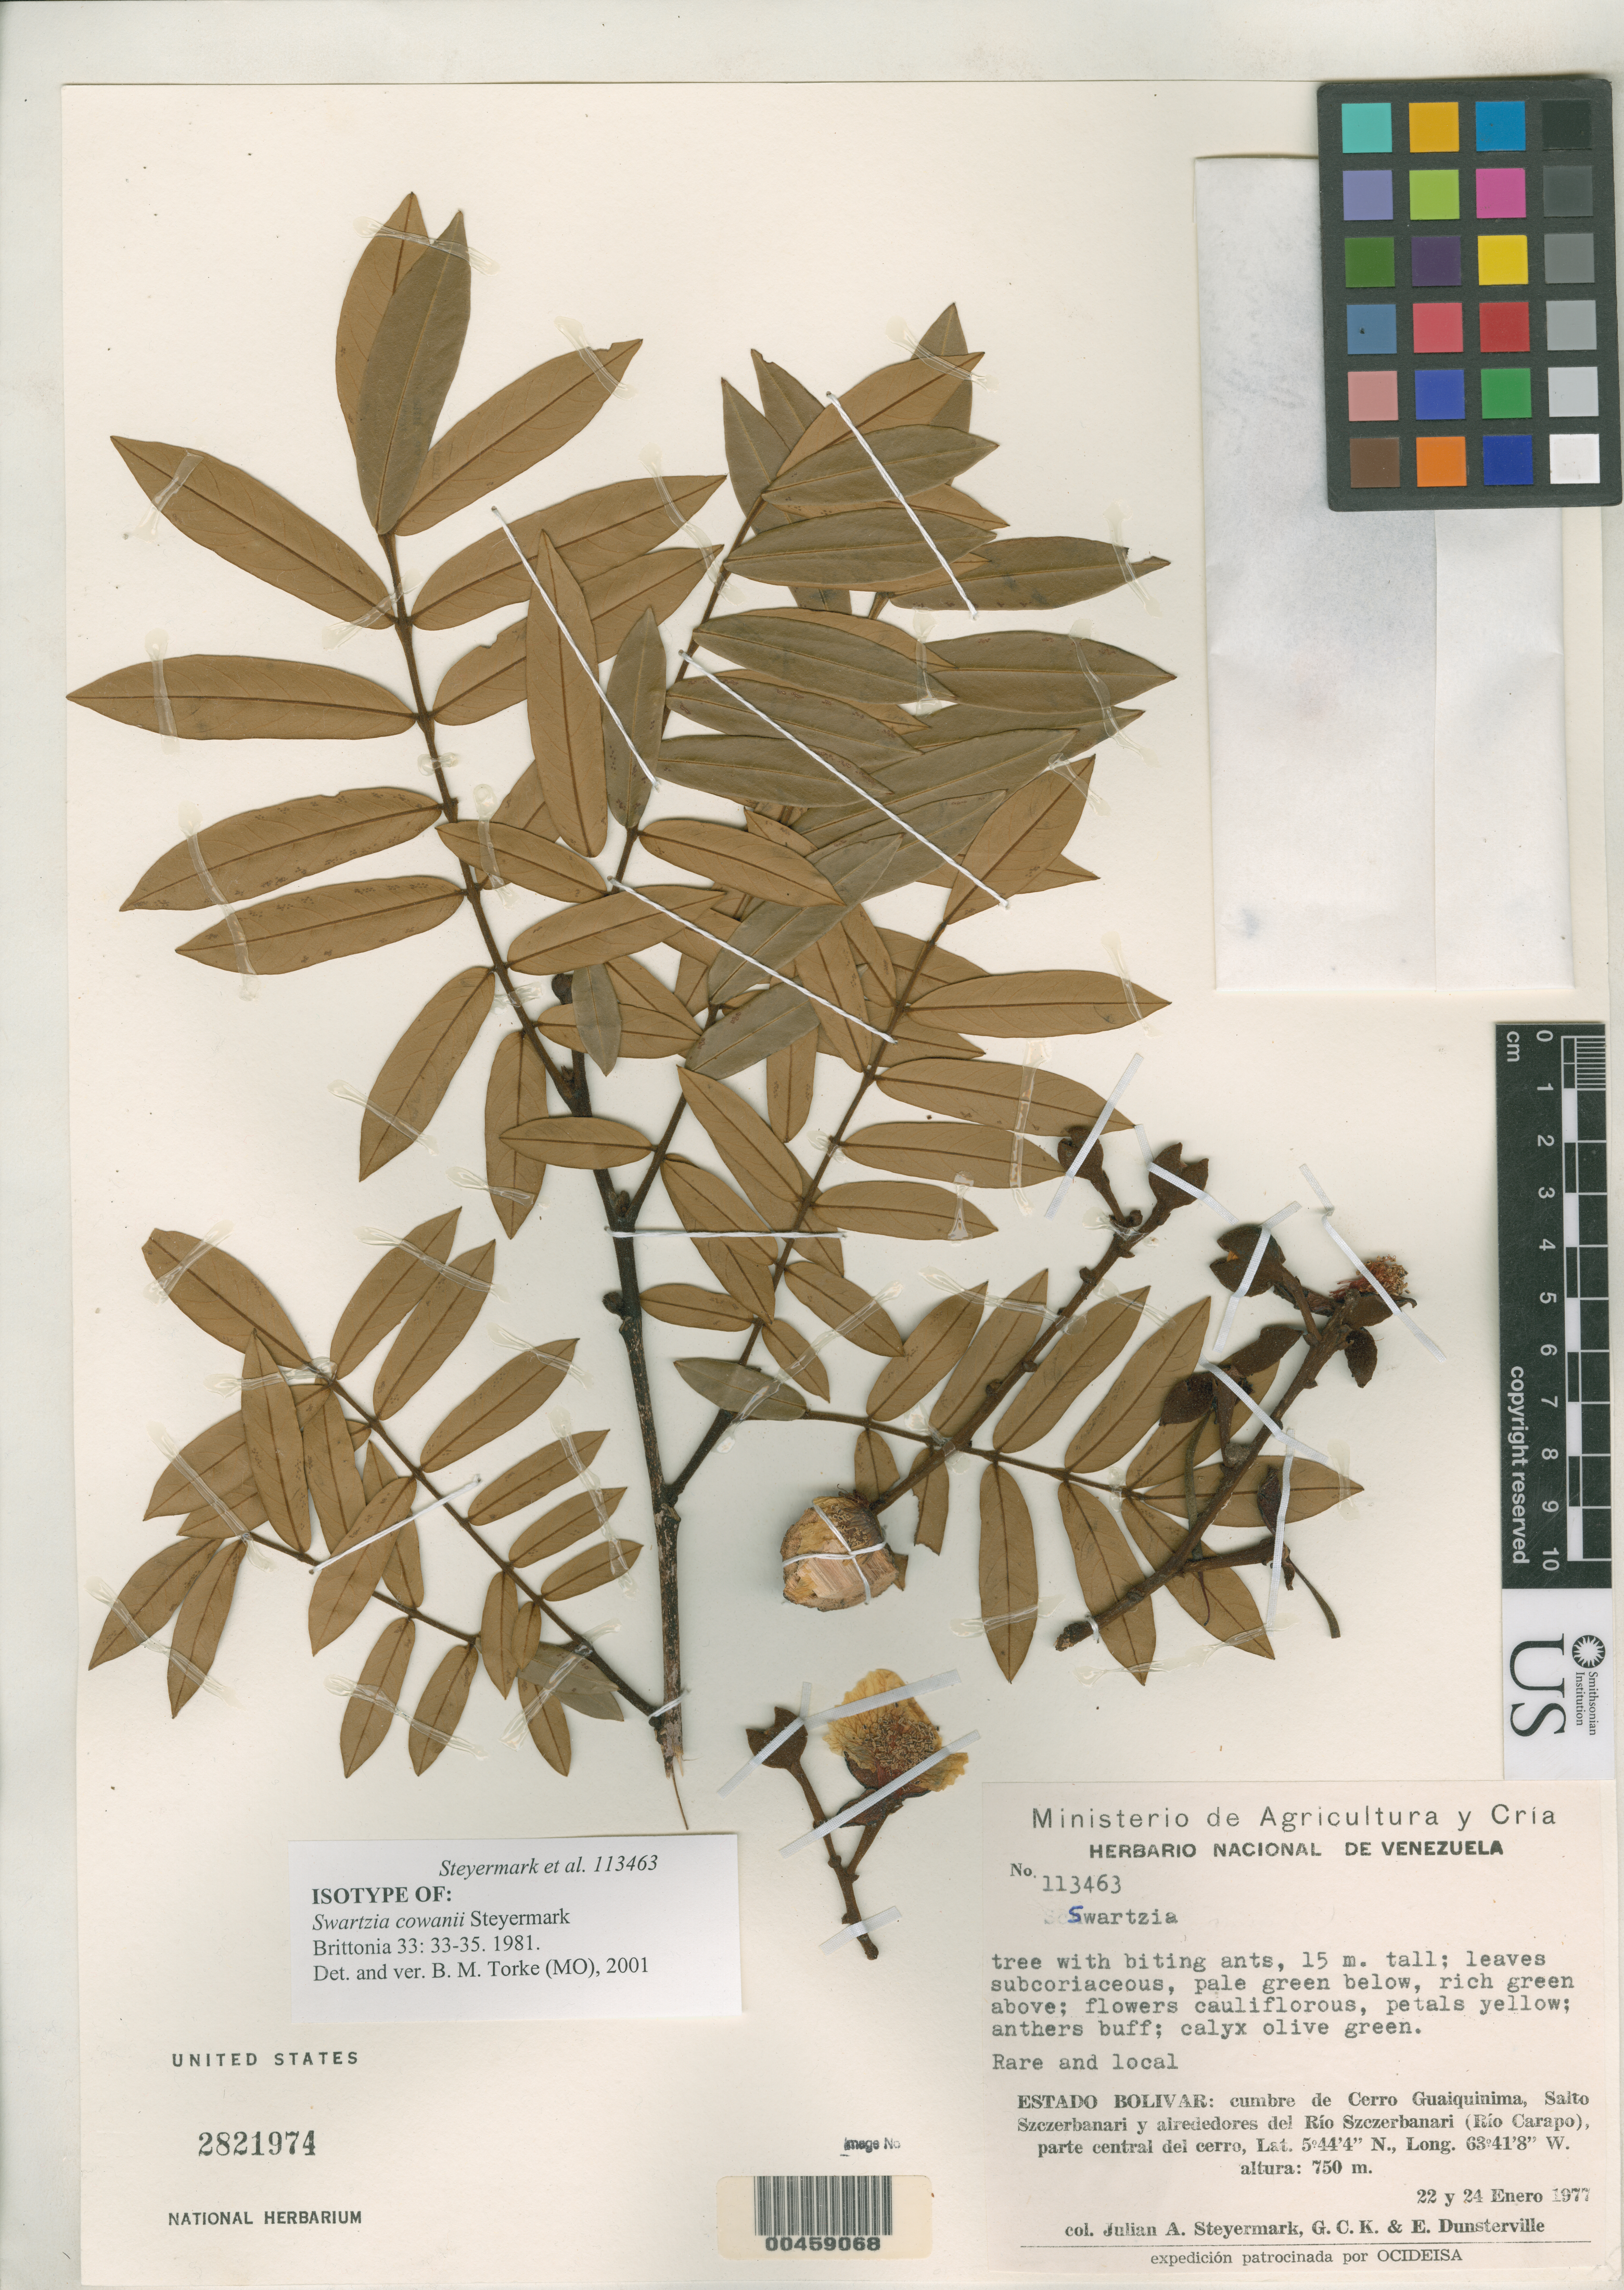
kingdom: Plantae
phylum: Tracheophyta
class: Magnoliopsida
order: Fabales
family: Fabaceae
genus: Swartzia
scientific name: Swartzia cowanii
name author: Steyerm.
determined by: Torke, B. M., (MO)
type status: Isotype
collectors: J. Steyermark, G. C. K. Dunsterville & E. Dunsterville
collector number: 113463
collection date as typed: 22 Jan 1977 and 24 Jan 1977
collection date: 1977-01-22,1977-01-24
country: Venezuela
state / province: Bolívar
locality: Estado Bolivar: cumbre de Cerro Guaiquinima, Salto Szczerbanari y alrededores del Río Szczerbanari (Río Carapo), parte central del cerro.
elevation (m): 750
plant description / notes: Holotype at VEN.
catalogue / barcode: US 2821974